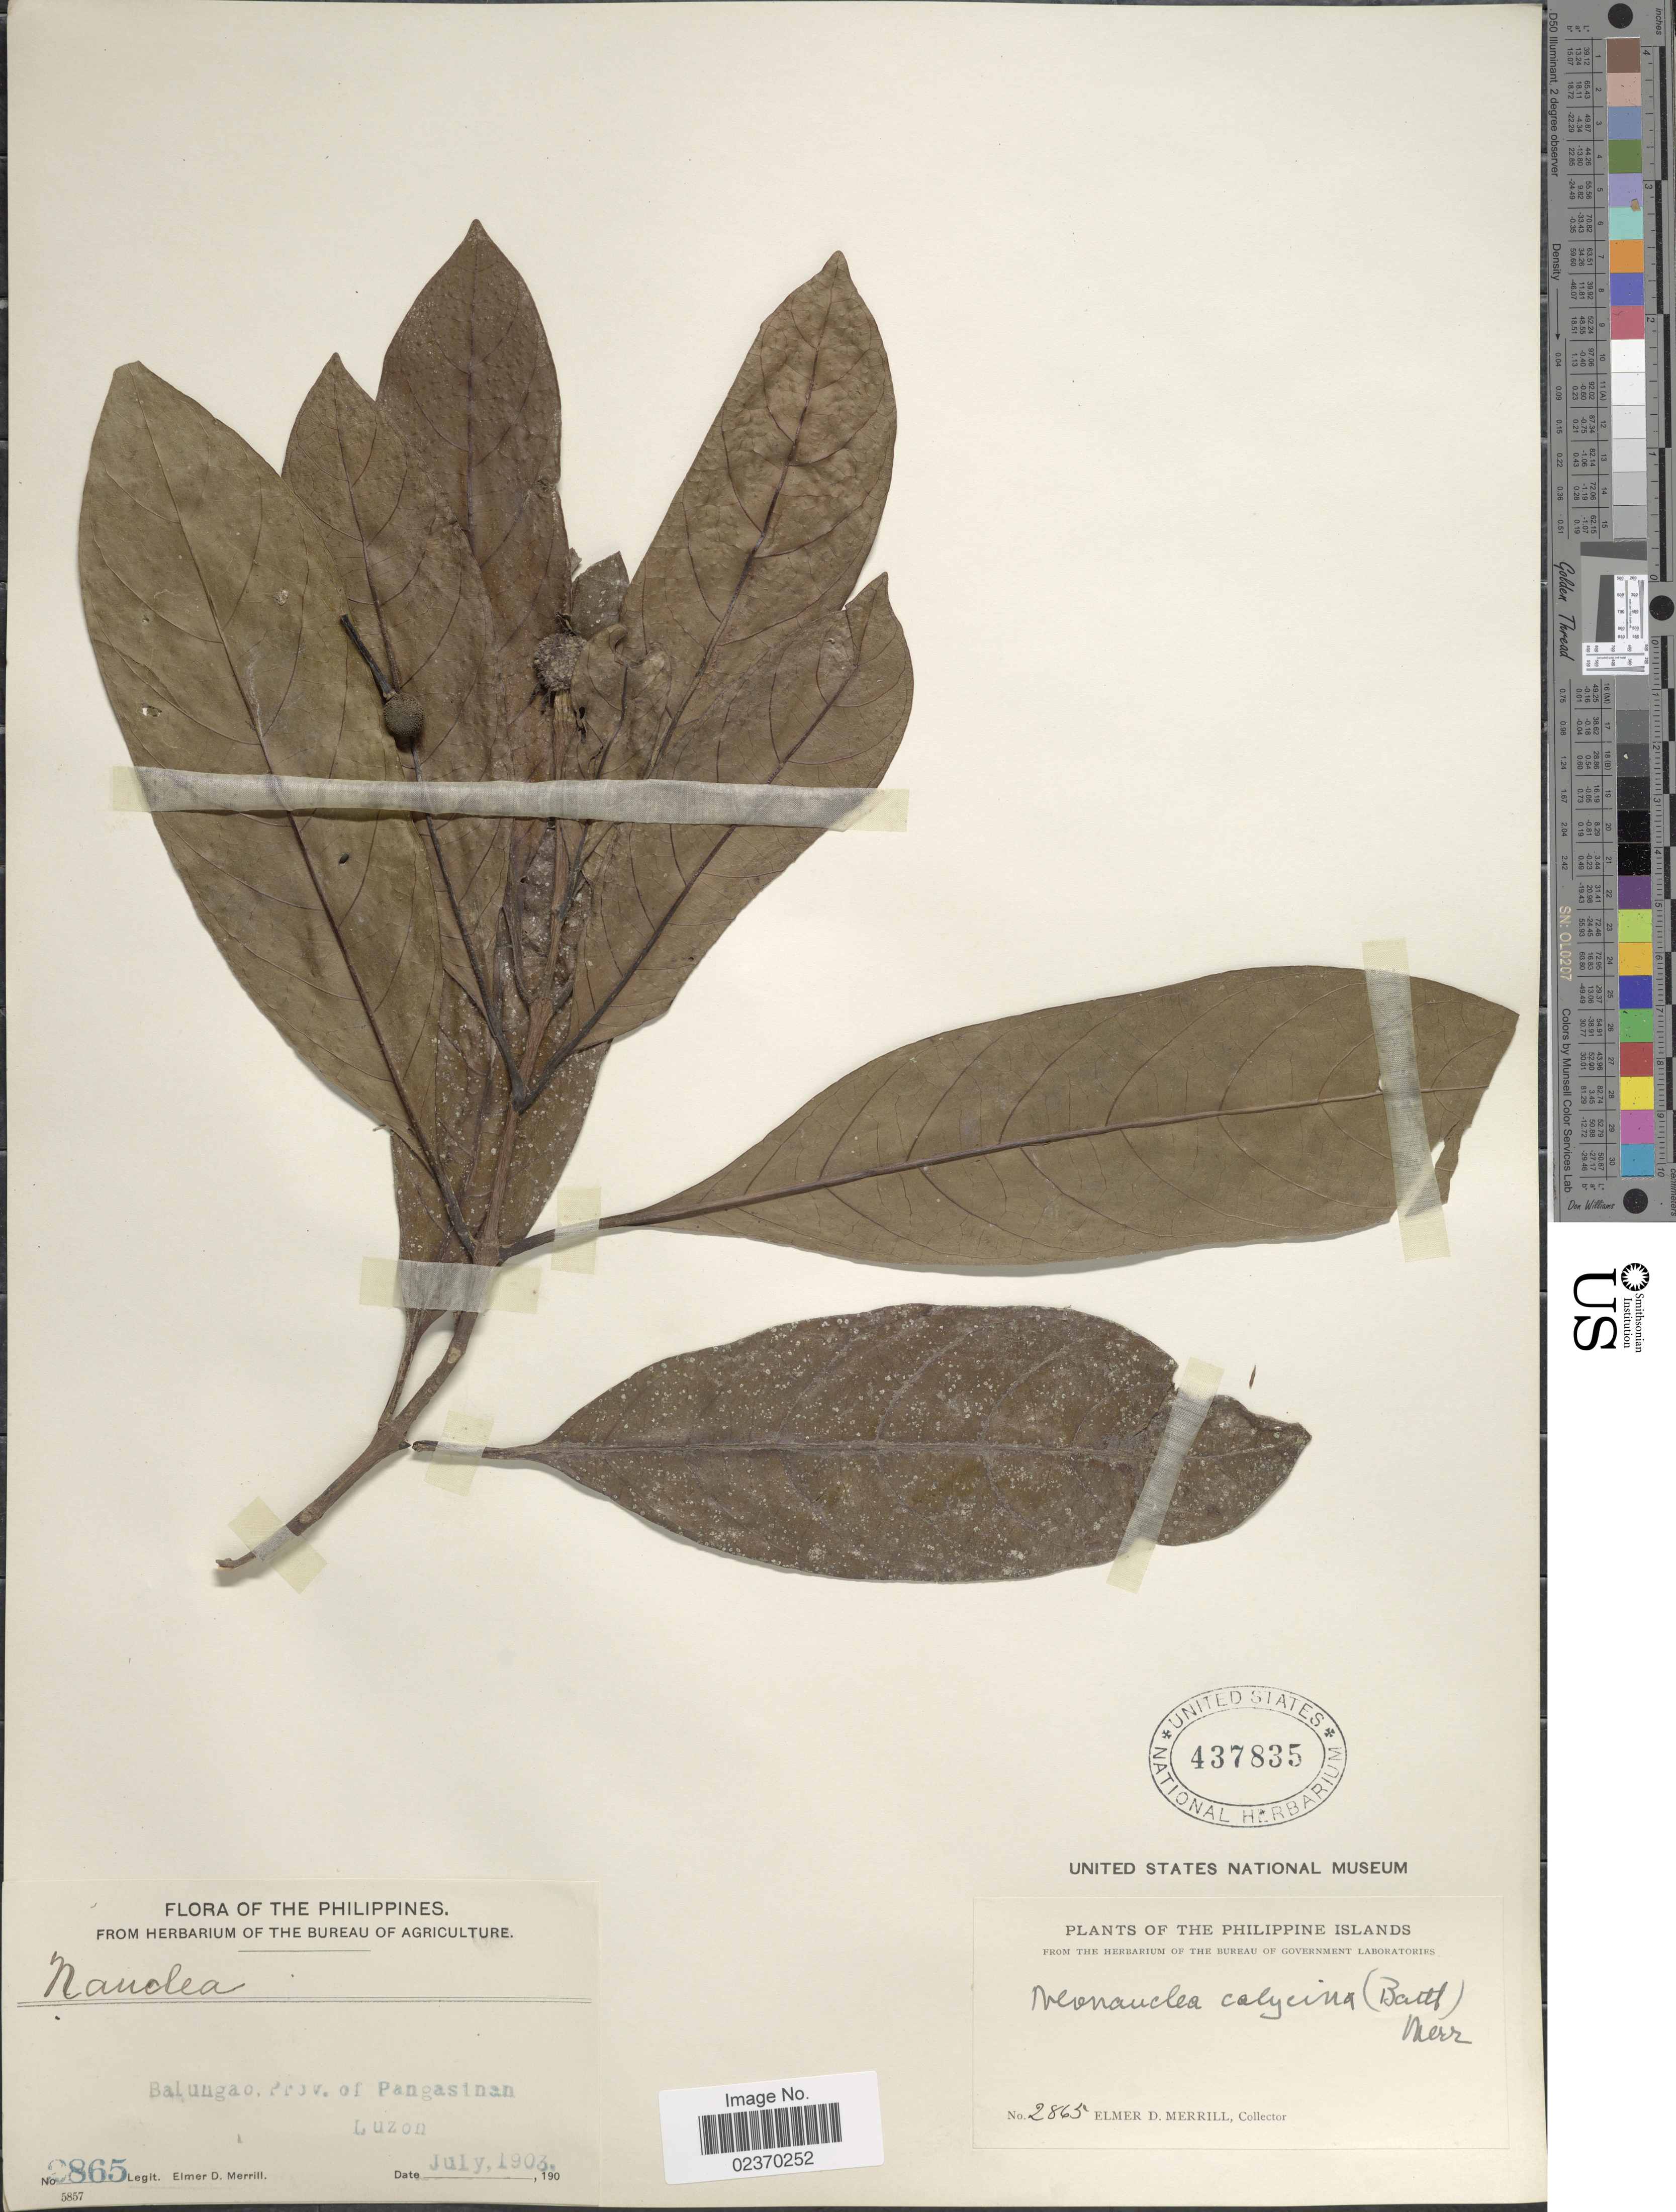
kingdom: Plantae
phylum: Tracheophyta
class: Magnoliopsida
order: Gentianales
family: Rubiaceae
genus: Neonauclea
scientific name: Neonauclea calycina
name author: (Bartl. ex DC.) Merr.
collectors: E. D. Merrill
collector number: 2865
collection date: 1903-07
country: Philippines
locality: The Philippine Islands, Balungao, Prov. of Pangasinan, Luzon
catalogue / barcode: US 437835